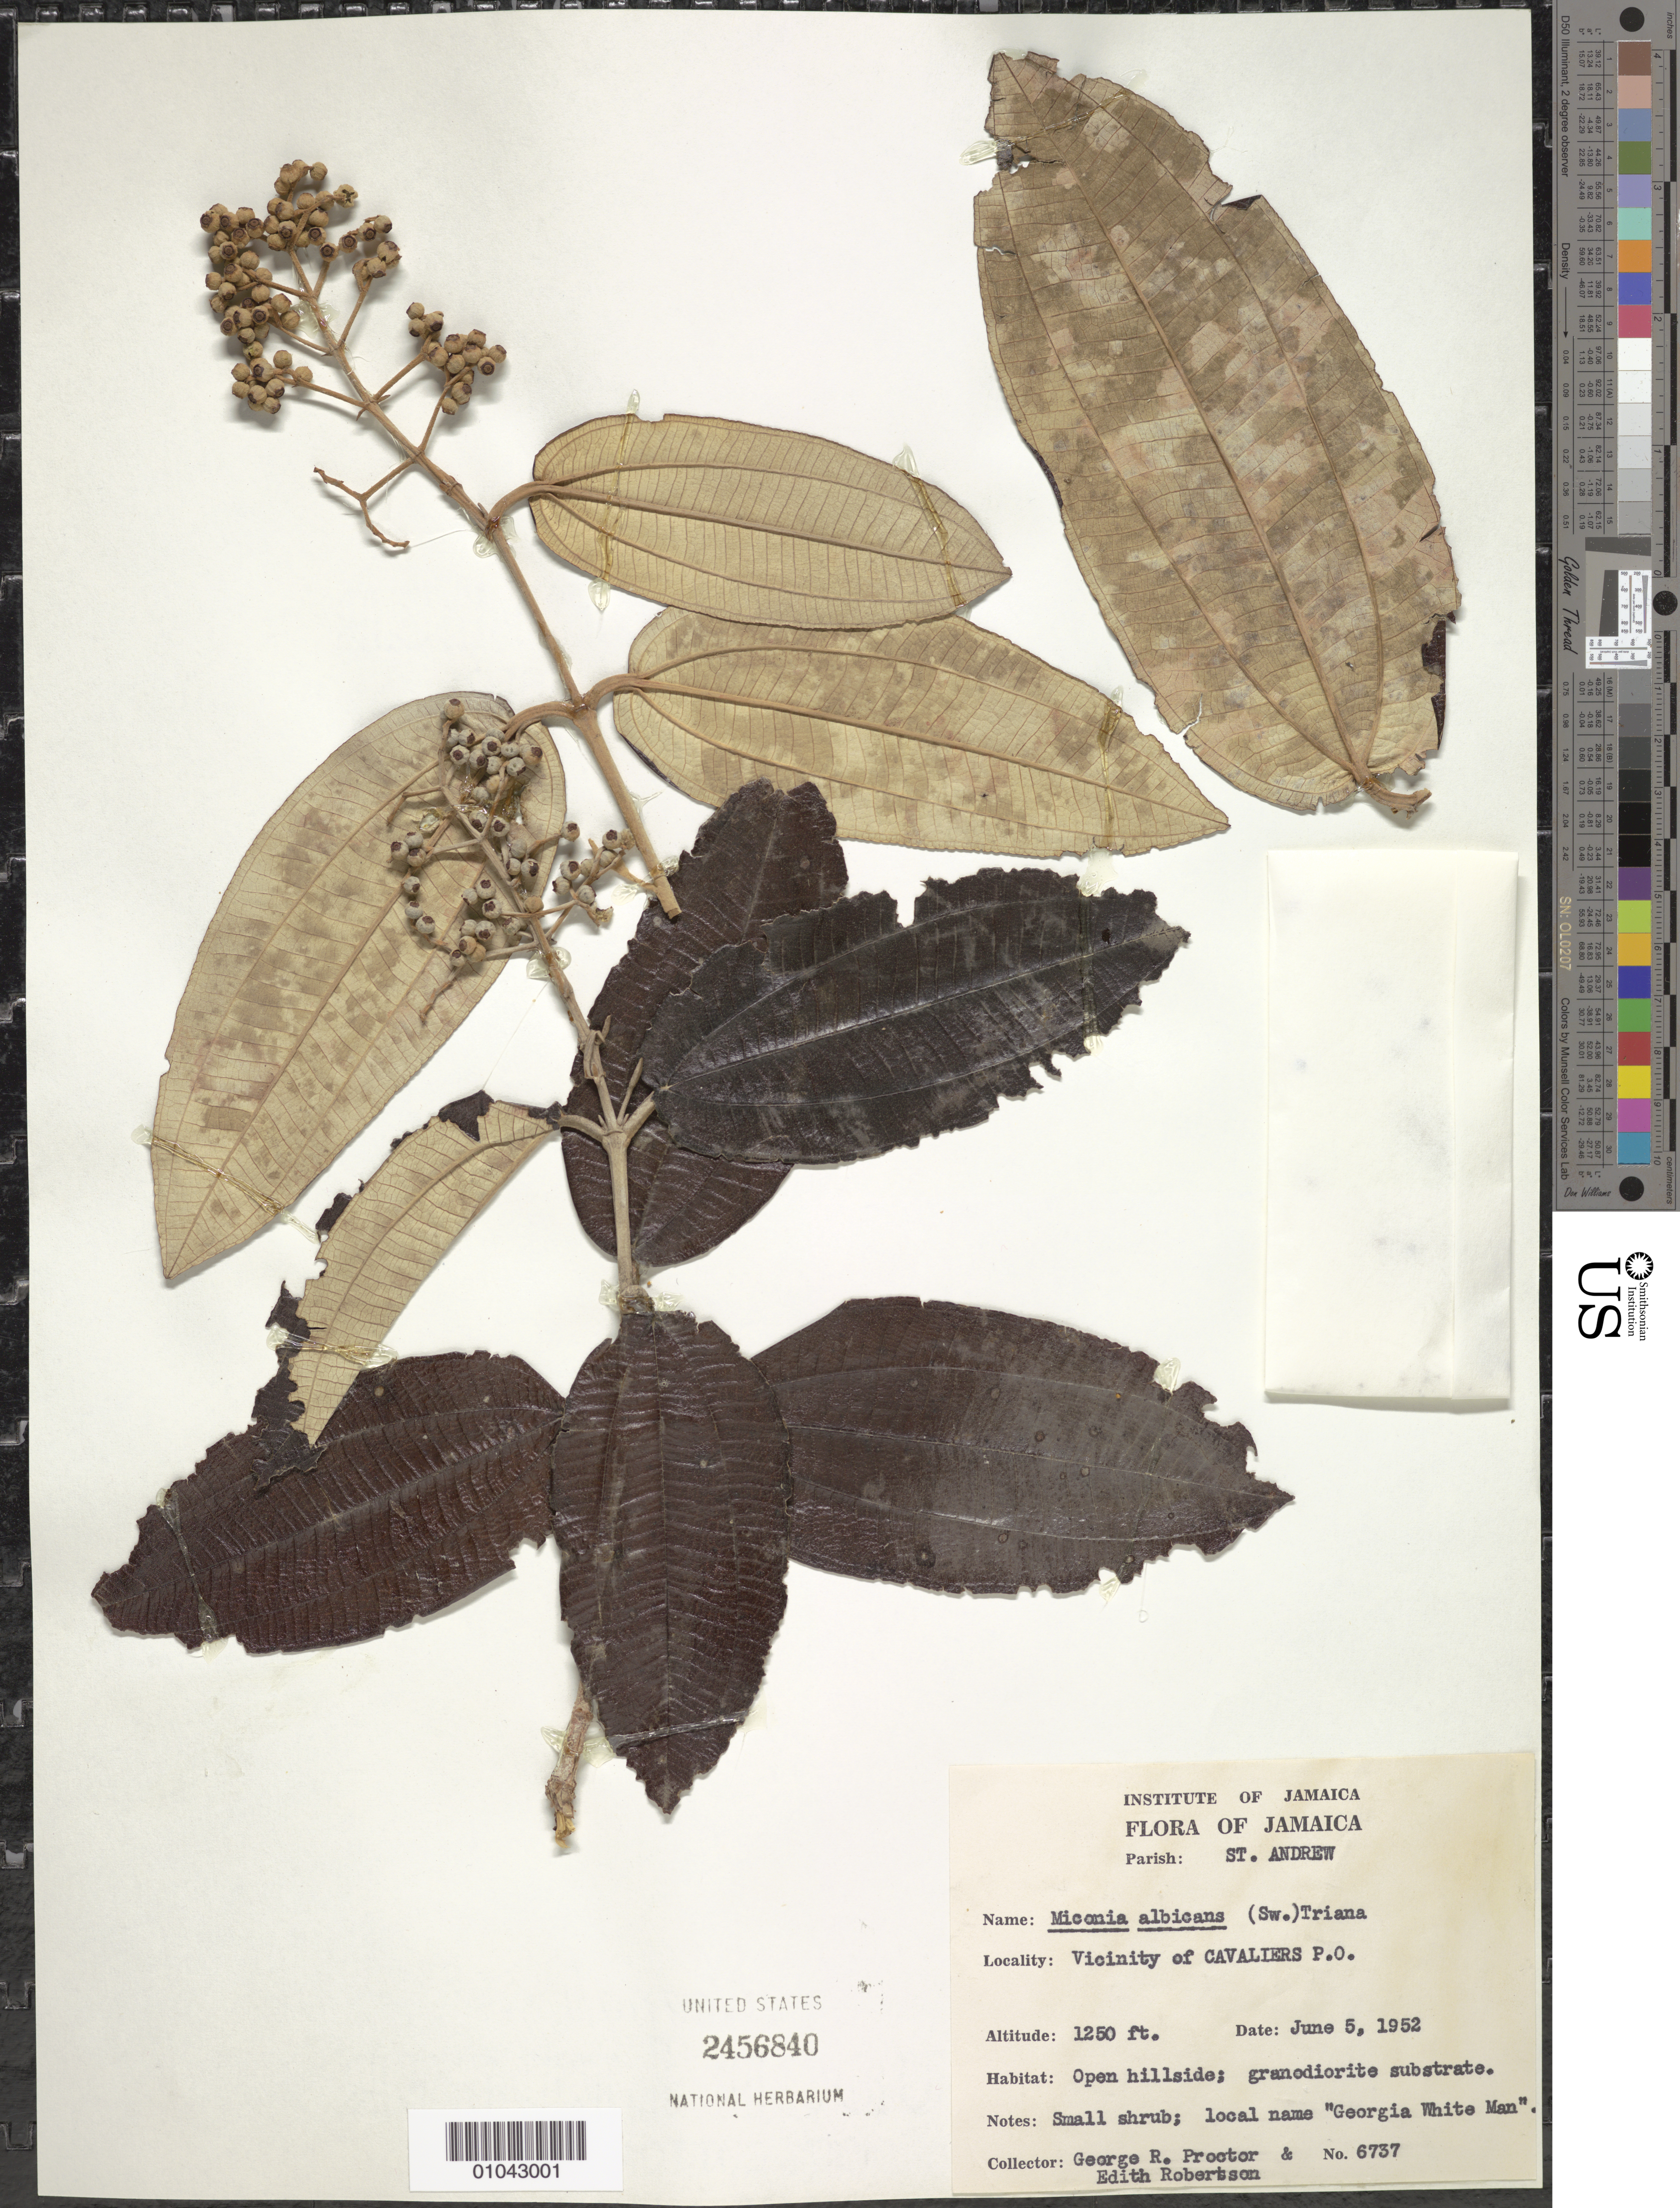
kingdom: Plantae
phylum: Tracheophyta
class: Magnoliopsida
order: Myrtales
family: Melastomataceae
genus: Miconia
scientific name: Miconia albicans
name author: (Sw.) Triana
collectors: G. R. Proctor & E. Robertson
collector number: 6737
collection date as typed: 05 Jun 1952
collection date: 1952-06-05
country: Jamaica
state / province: Saint Andrew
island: Jamaica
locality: Vicinity of Cavaliers P.O.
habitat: Open hillside; granodiorite substrate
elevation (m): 381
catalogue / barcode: US 2456840